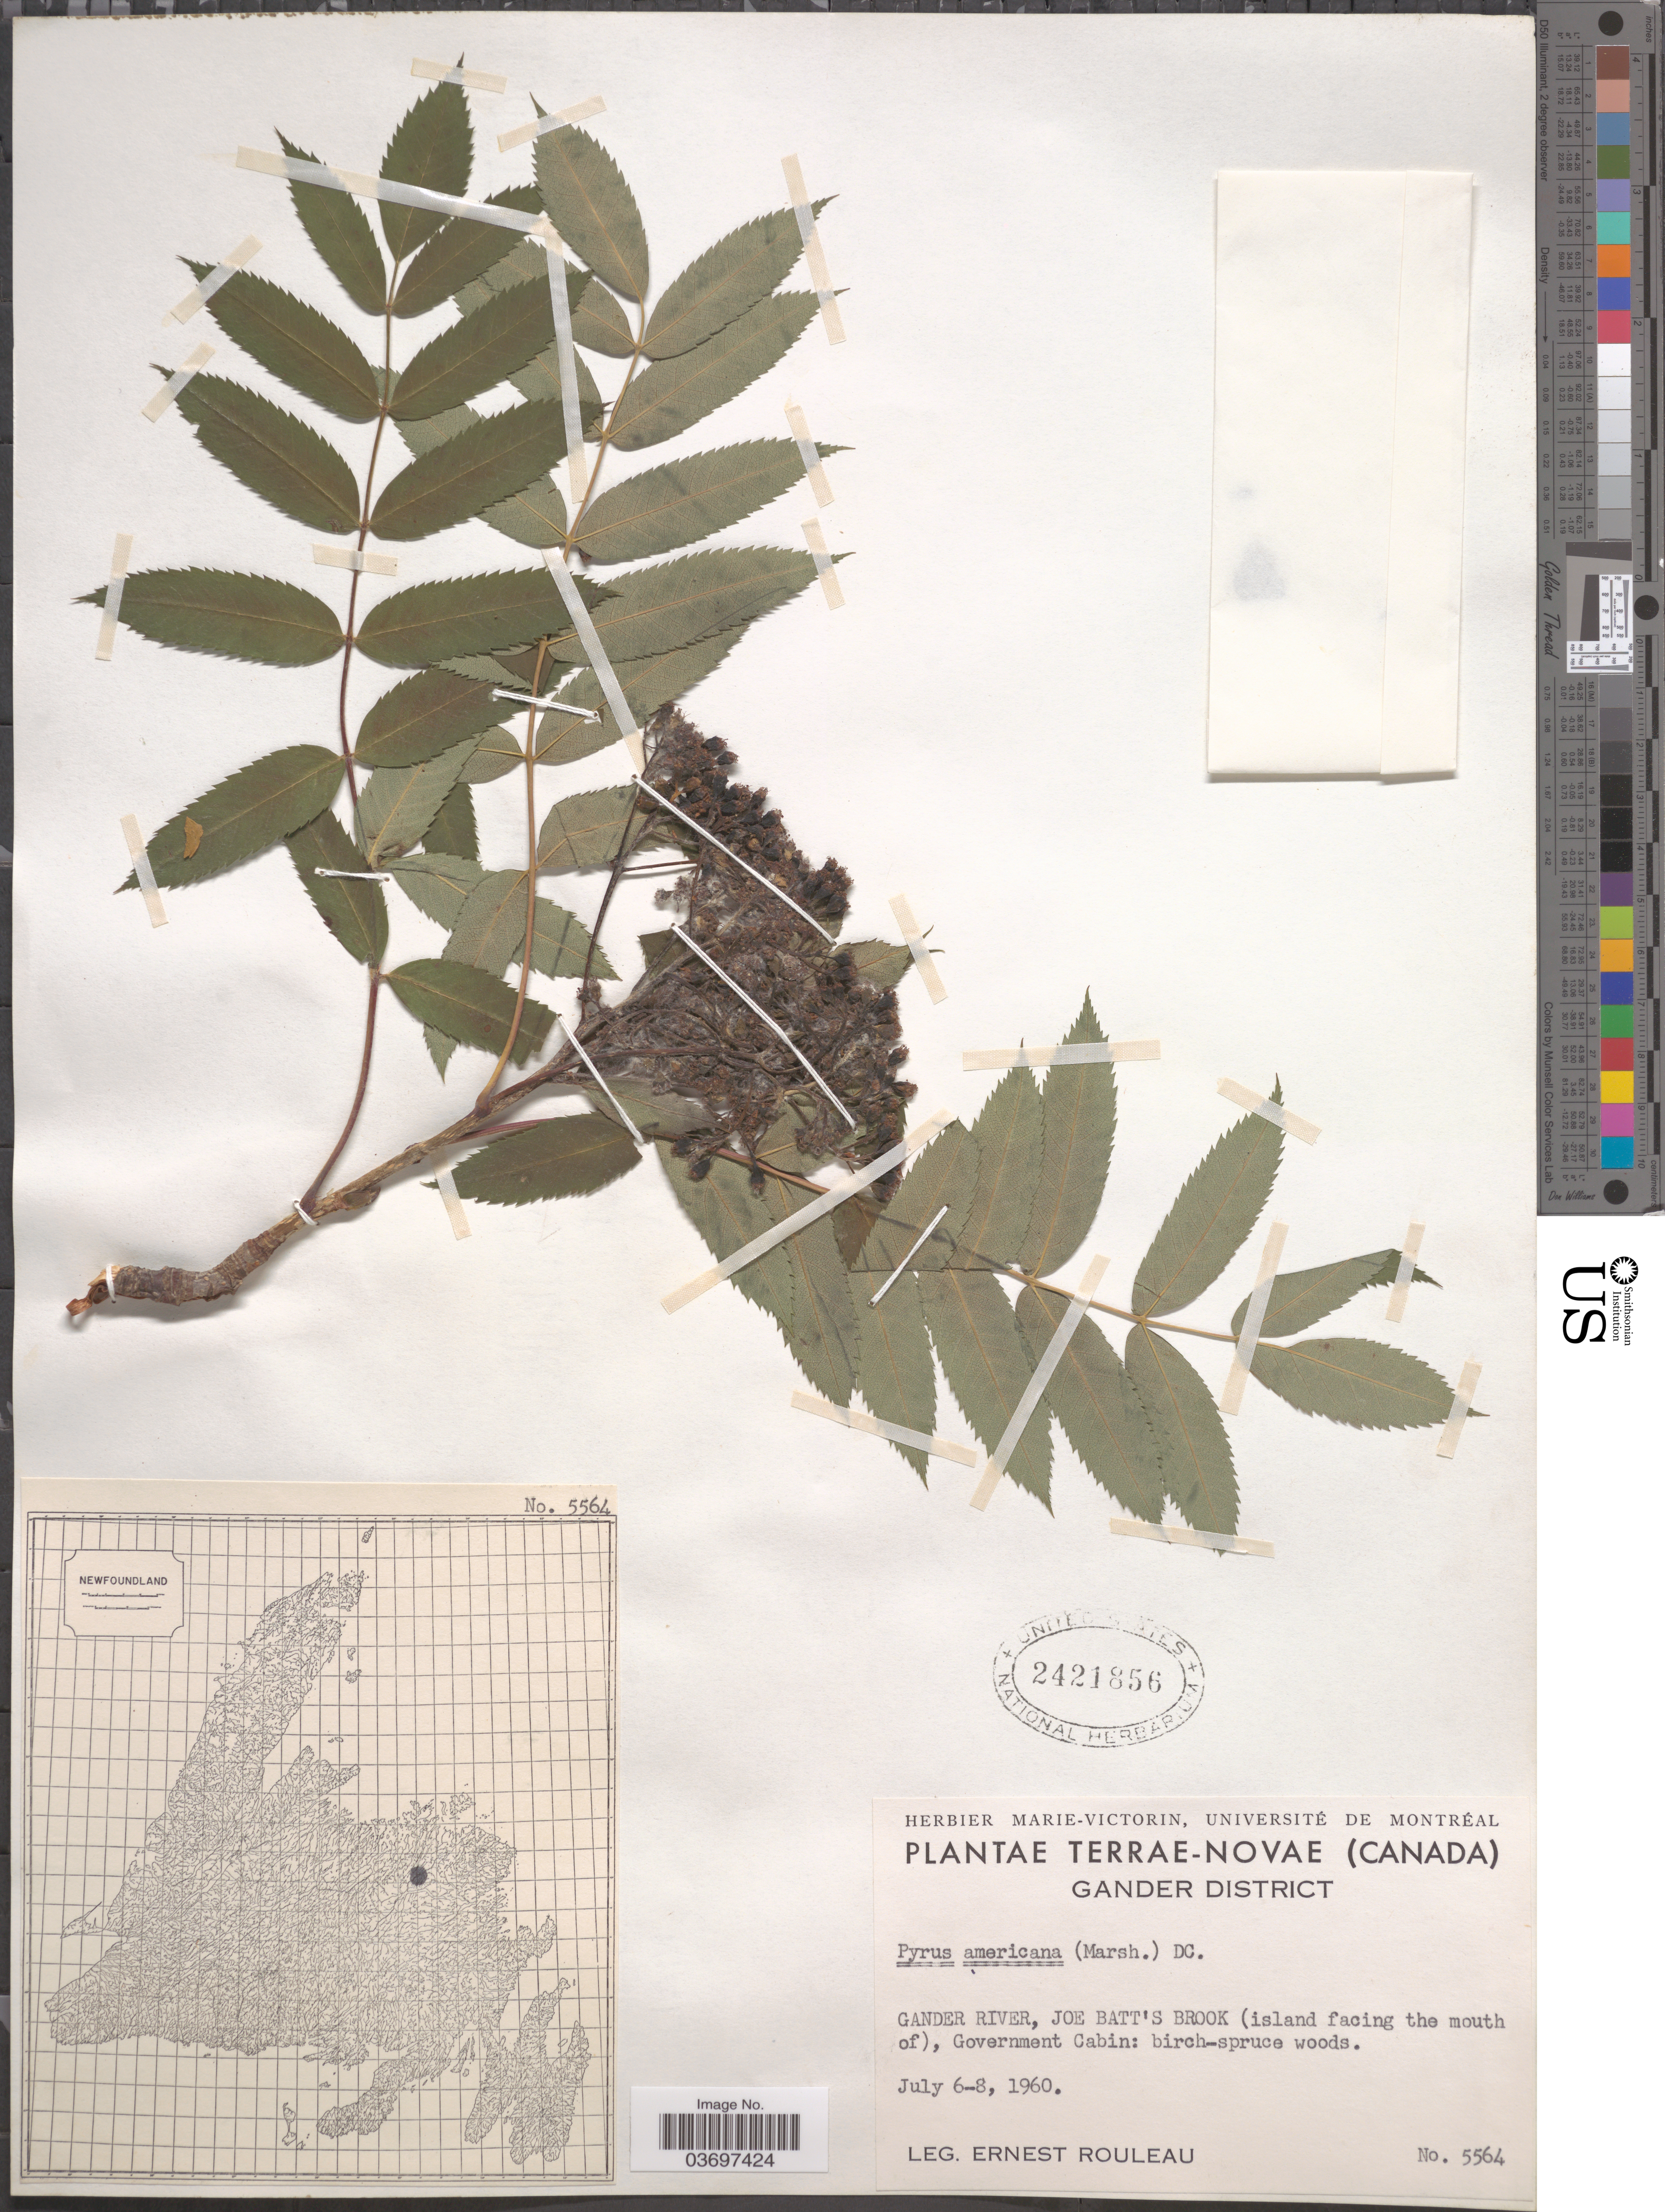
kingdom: Plantae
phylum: Tracheophyta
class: Magnoliopsida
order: Rosales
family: Rosaceae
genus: Sorbus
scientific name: Sorbus americana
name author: Marshall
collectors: J. Rouleau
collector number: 5564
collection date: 1960-07-06/1960-07-08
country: Canada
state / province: Newfoundland and Labrador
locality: Terrae-Novae. Gander District. Gander River, Joe Batt's Brook (island facing the mouth of), Government Cabin.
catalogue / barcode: US 2421856